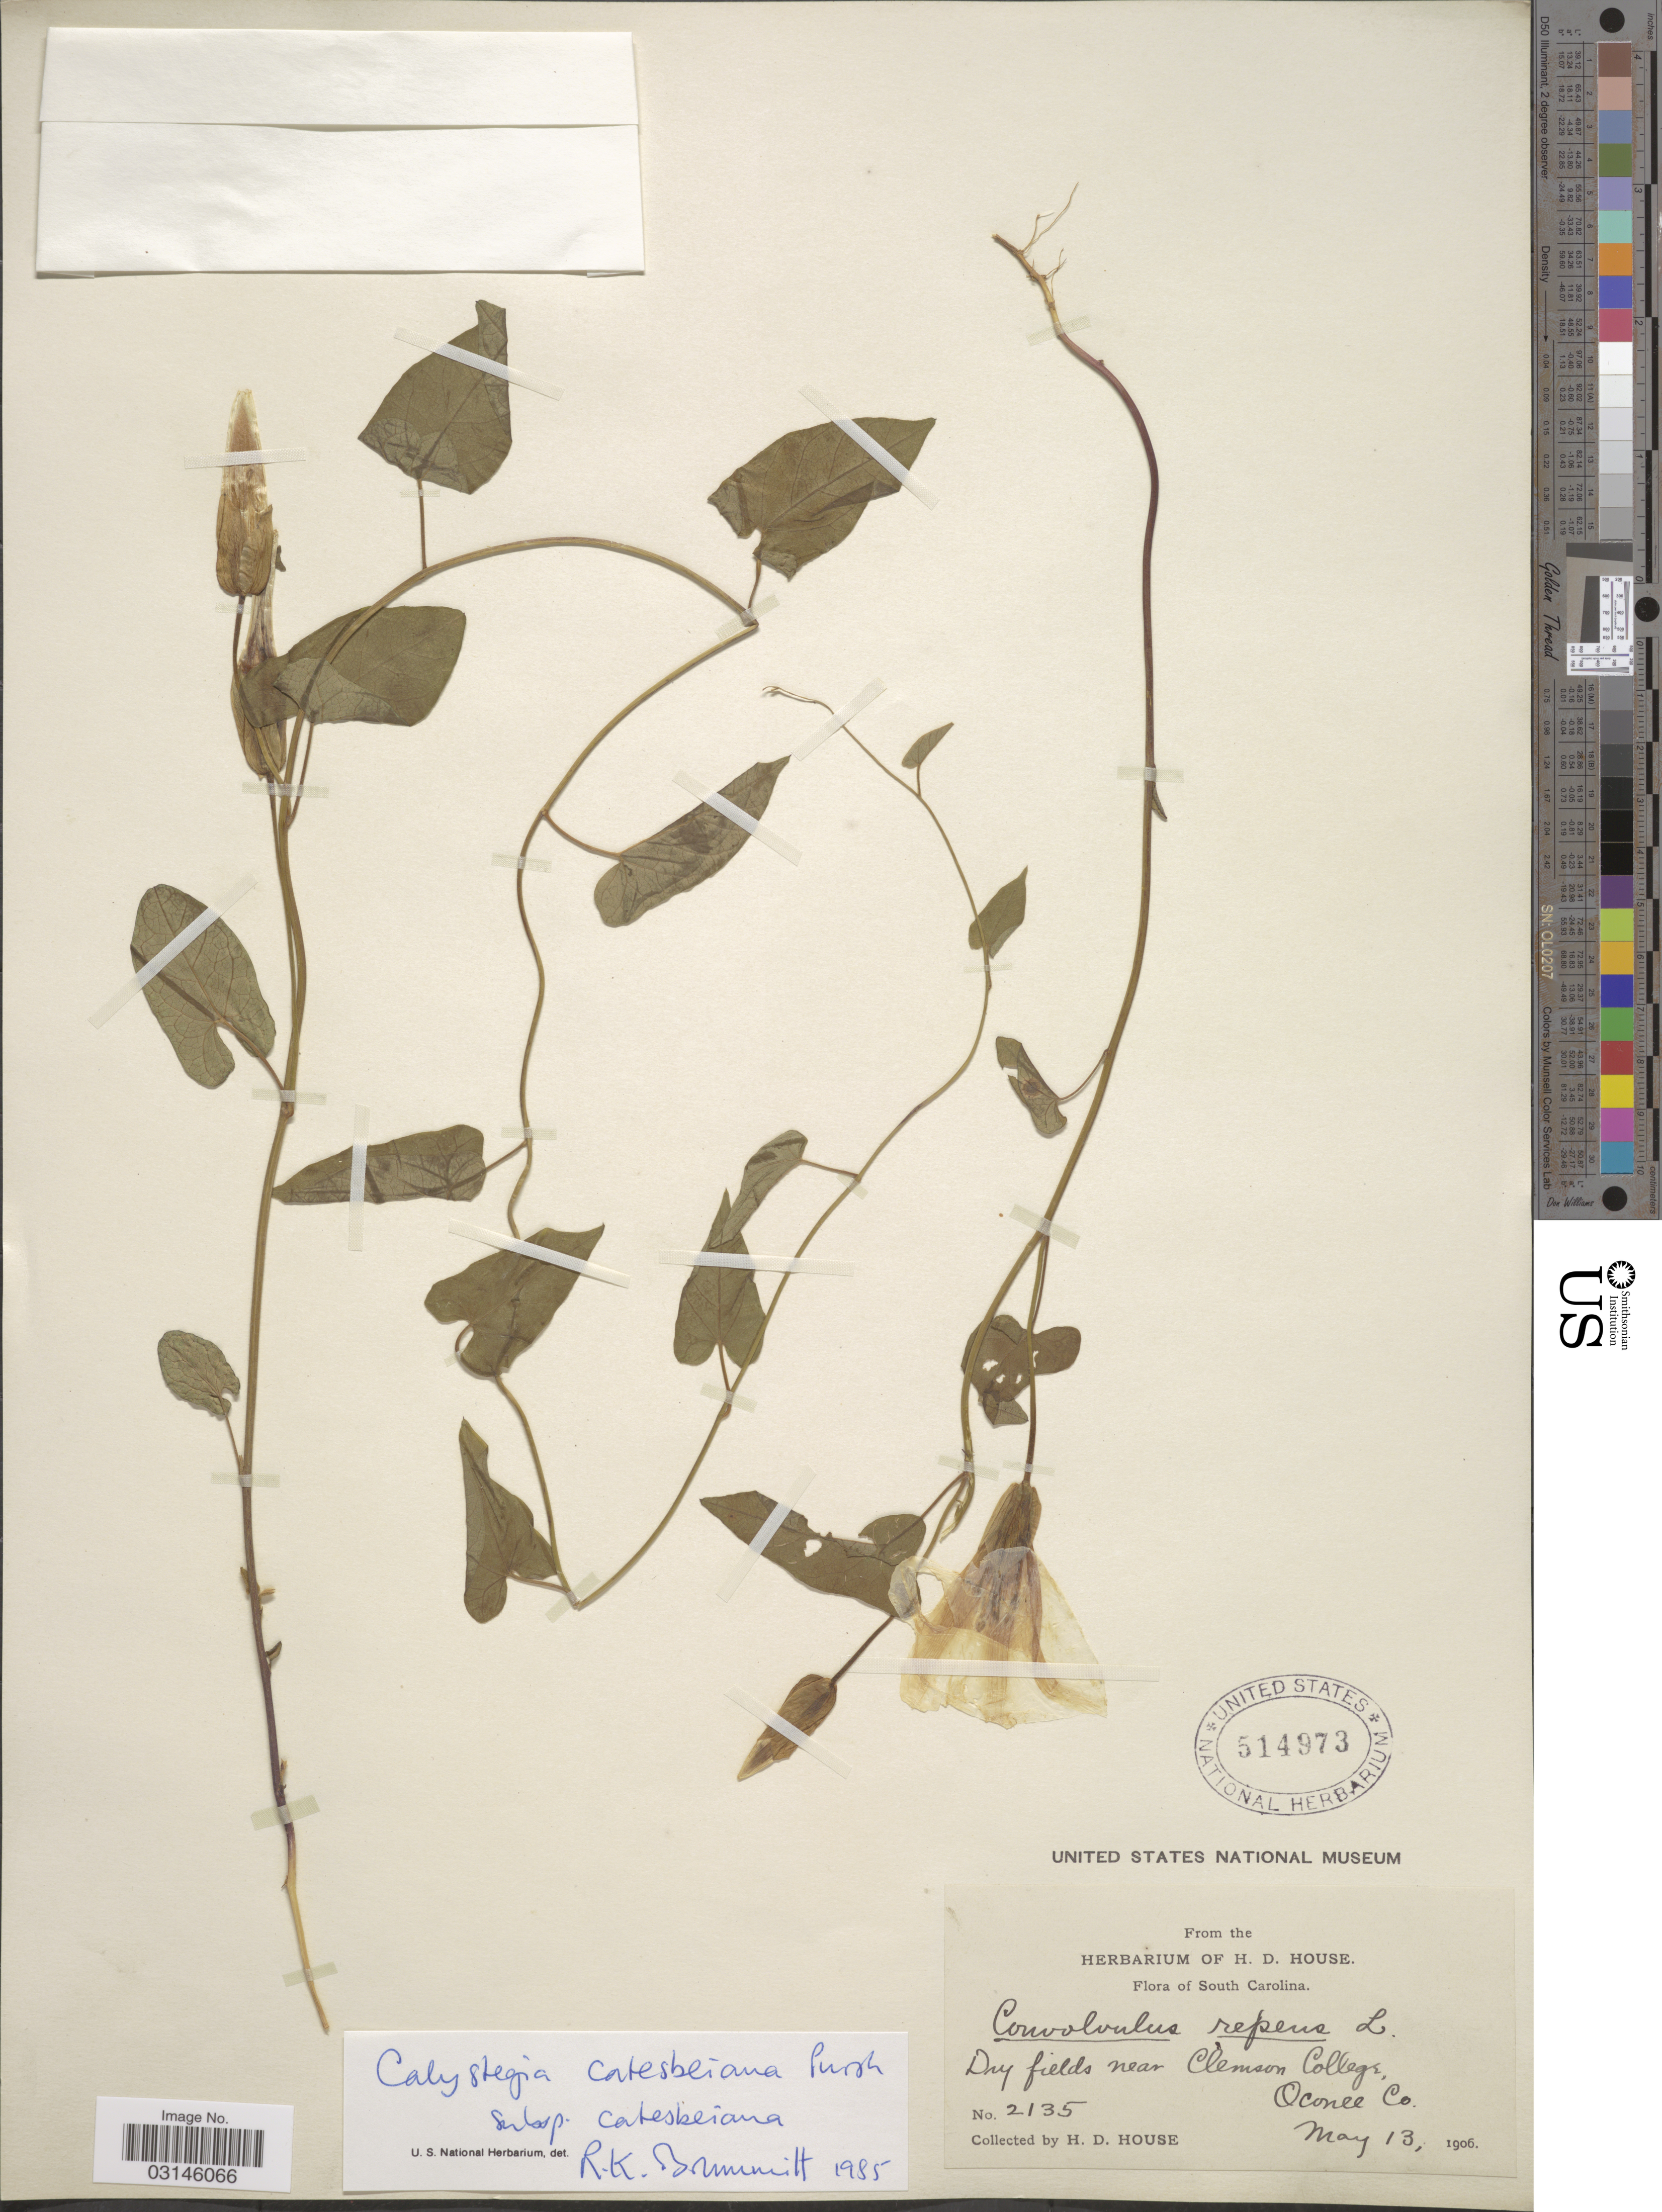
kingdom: Plantae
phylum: Tracheophyta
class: Magnoliopsida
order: Solanales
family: Convolvulaceae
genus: Calystegia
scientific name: Calystegia catesbeiana subsp. catesbeiana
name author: Brummitt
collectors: H. D. House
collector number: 2135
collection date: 1906-05-13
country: United States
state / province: South Carolina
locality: Dry fields near Clemon College, Oconee Co.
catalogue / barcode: US 514973